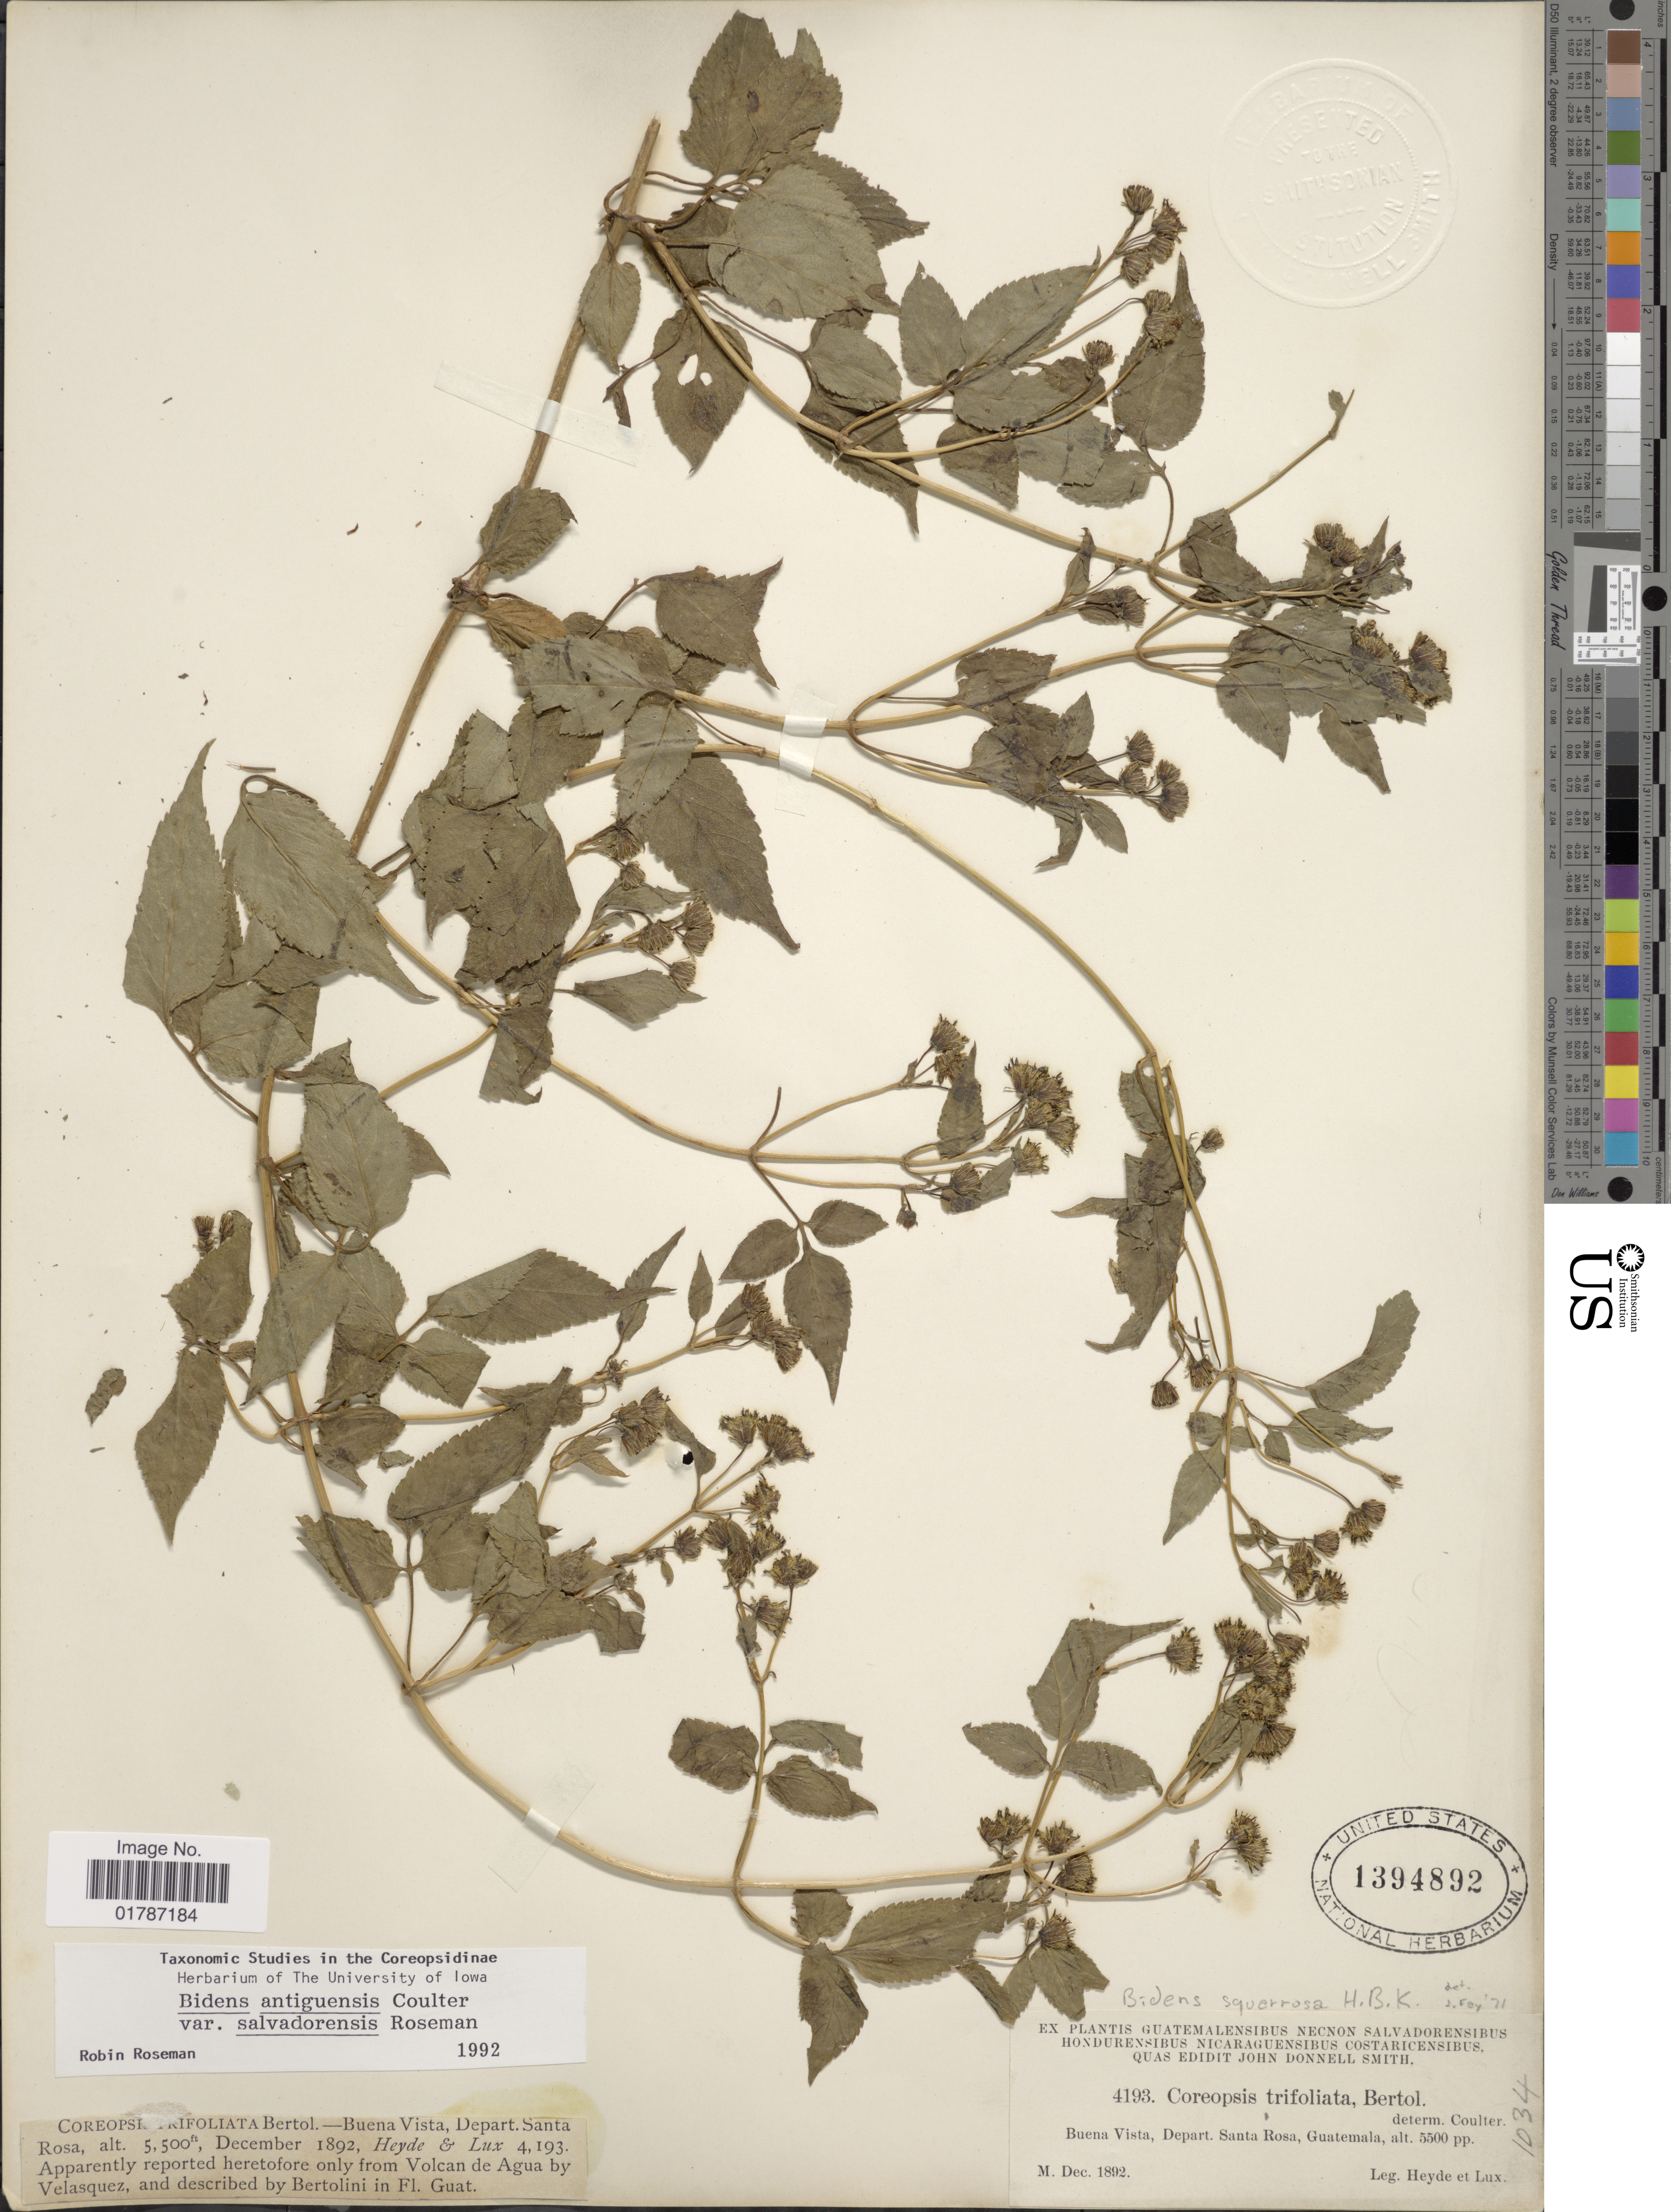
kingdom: Plantae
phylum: Tracheophyta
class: Magnoliopsida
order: Asterales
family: Asteraceae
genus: Bidens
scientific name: Bidens antiguensis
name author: J.M. Coult.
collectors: Heyde & Lux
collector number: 4193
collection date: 1892-12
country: Guatemala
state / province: Santa Rosa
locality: Buena Vista, Depart. Santa Rosa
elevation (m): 1676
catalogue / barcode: US 1394892